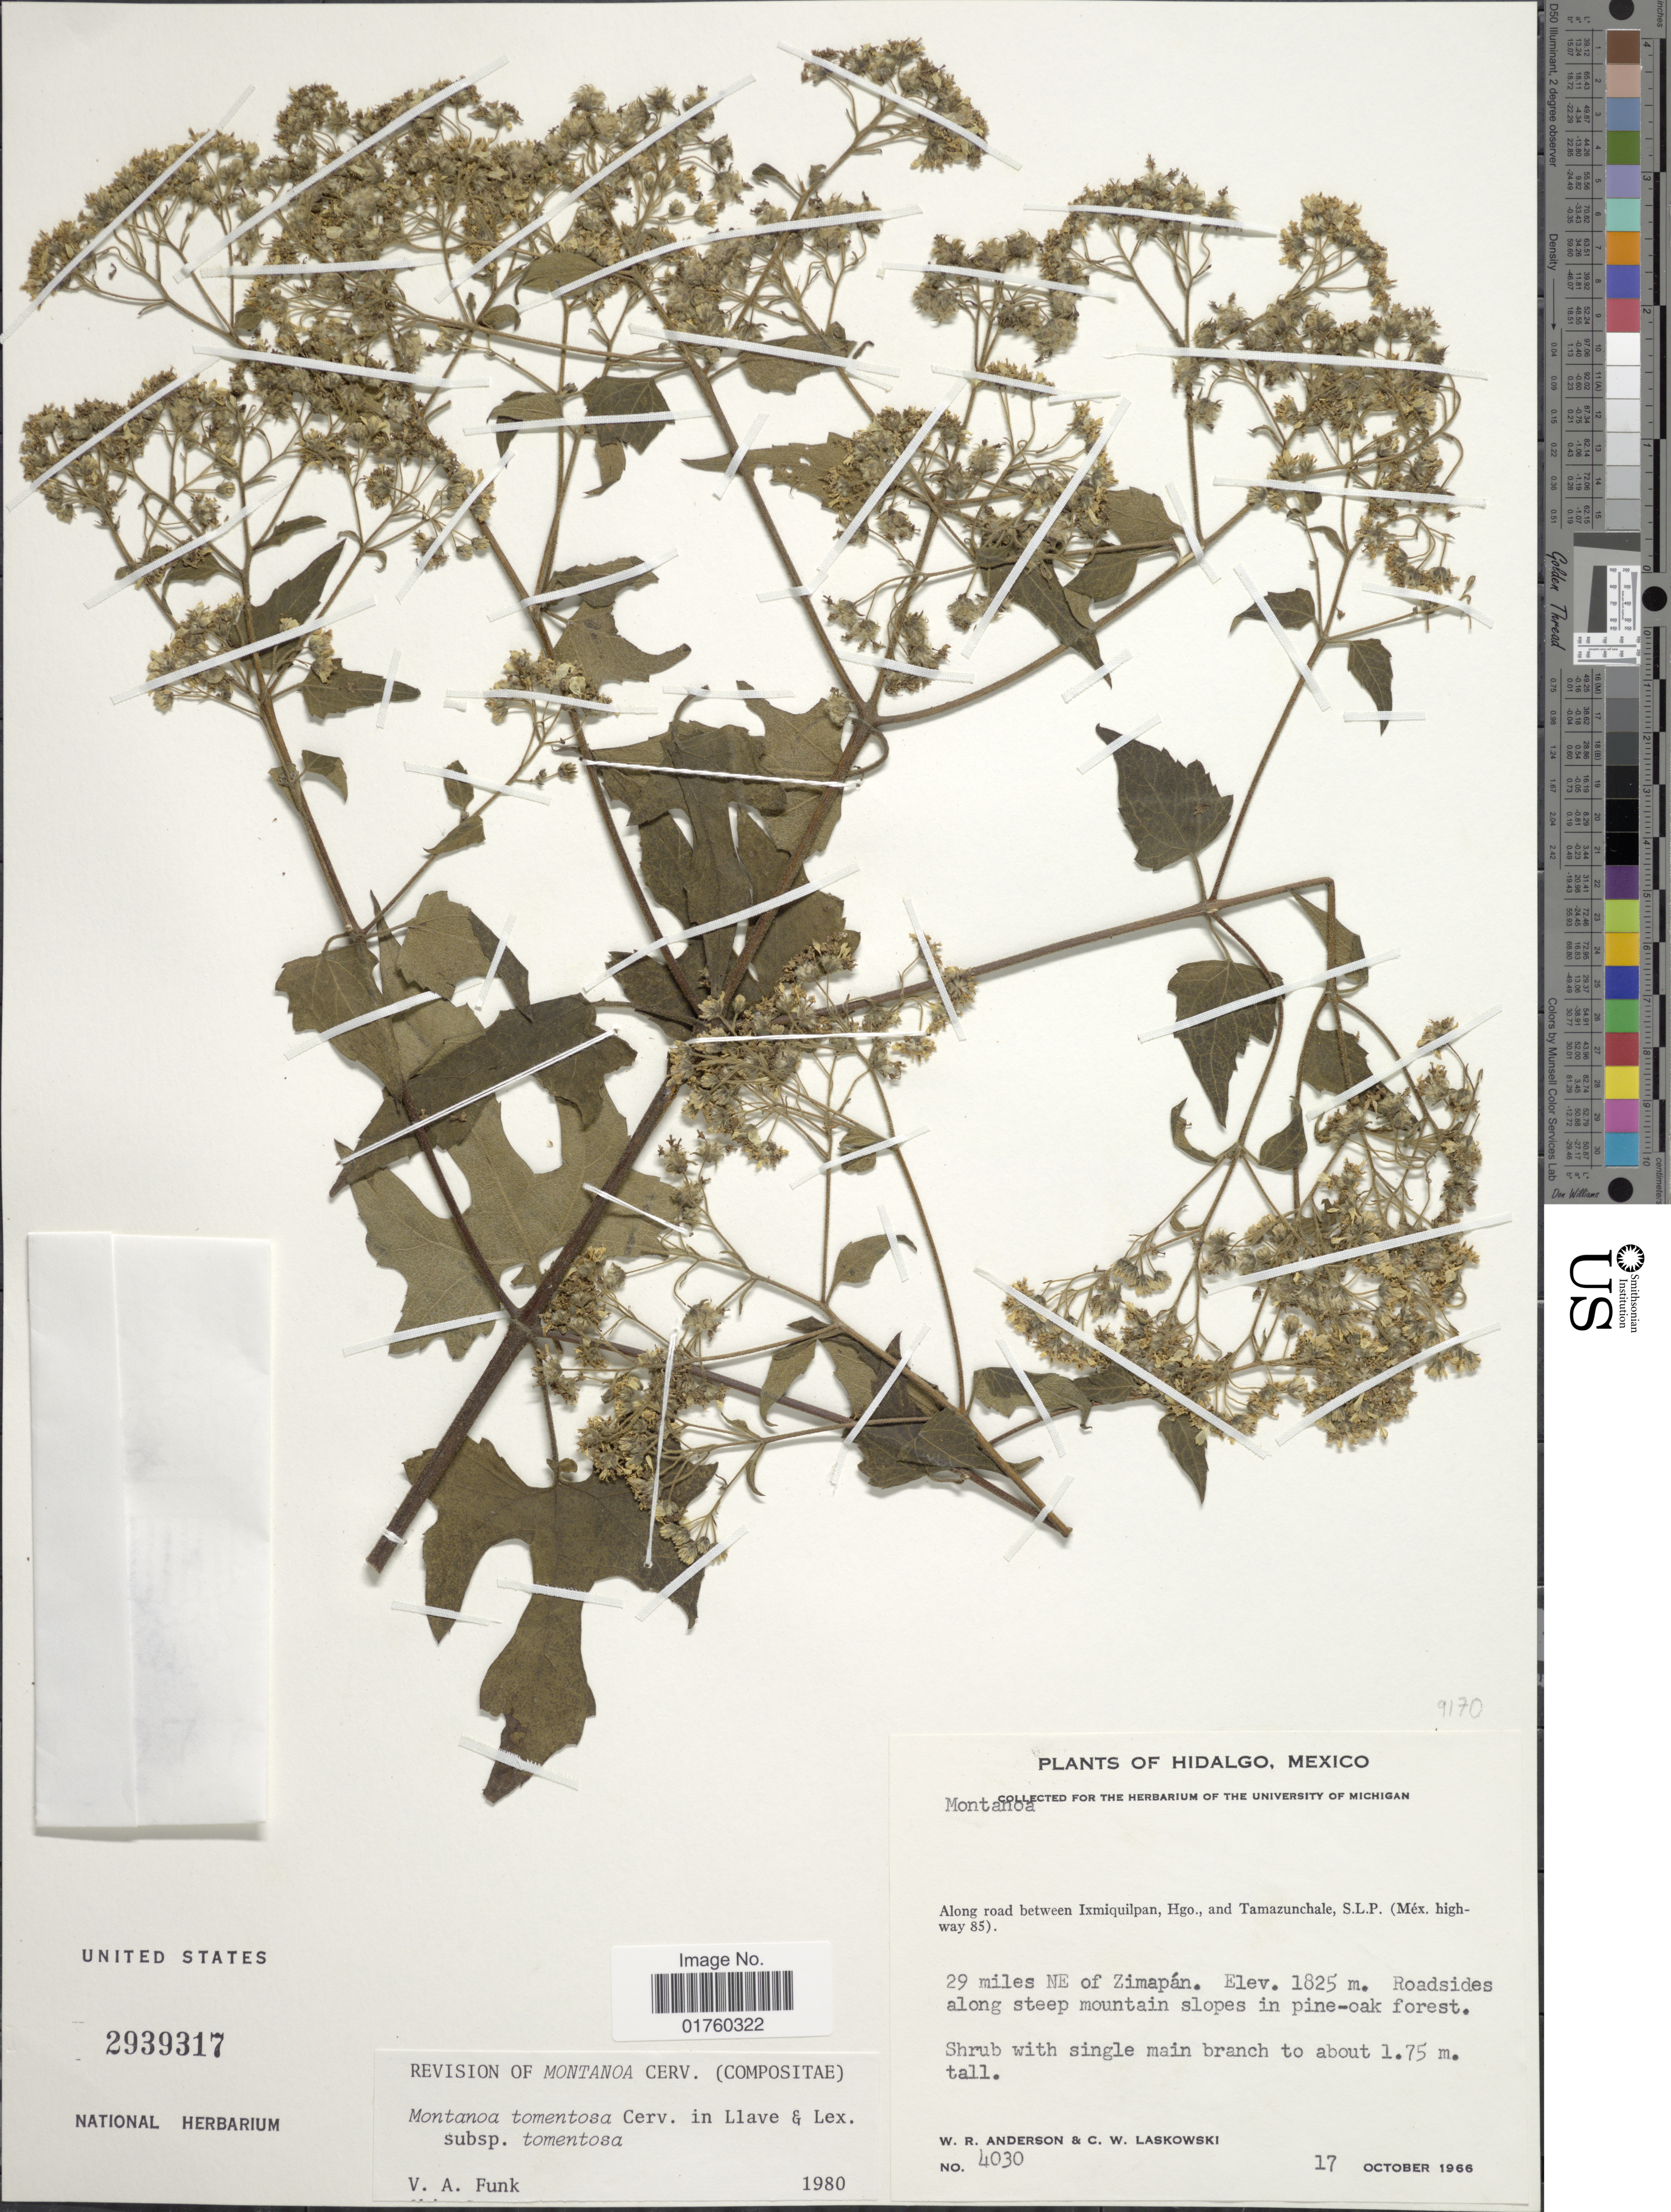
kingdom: Plantae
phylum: Tracheophyta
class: Magnoliopsida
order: Asterales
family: Asteraceae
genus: Montanoa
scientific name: Montanoa tomentosa subsp. tomentosa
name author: Cerv.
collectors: W. Anderson & C. Laskowski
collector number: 4030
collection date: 1966-10-17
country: Mexico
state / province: Hidalgo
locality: Along road between Ixmiquilpan, and Tamazunchale, S.L.P. (Mex. highway 85), 29 miles NE of Zimapan, roadsides along steep mountain slopes in pine-oak forest.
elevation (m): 1825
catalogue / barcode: US 2939317